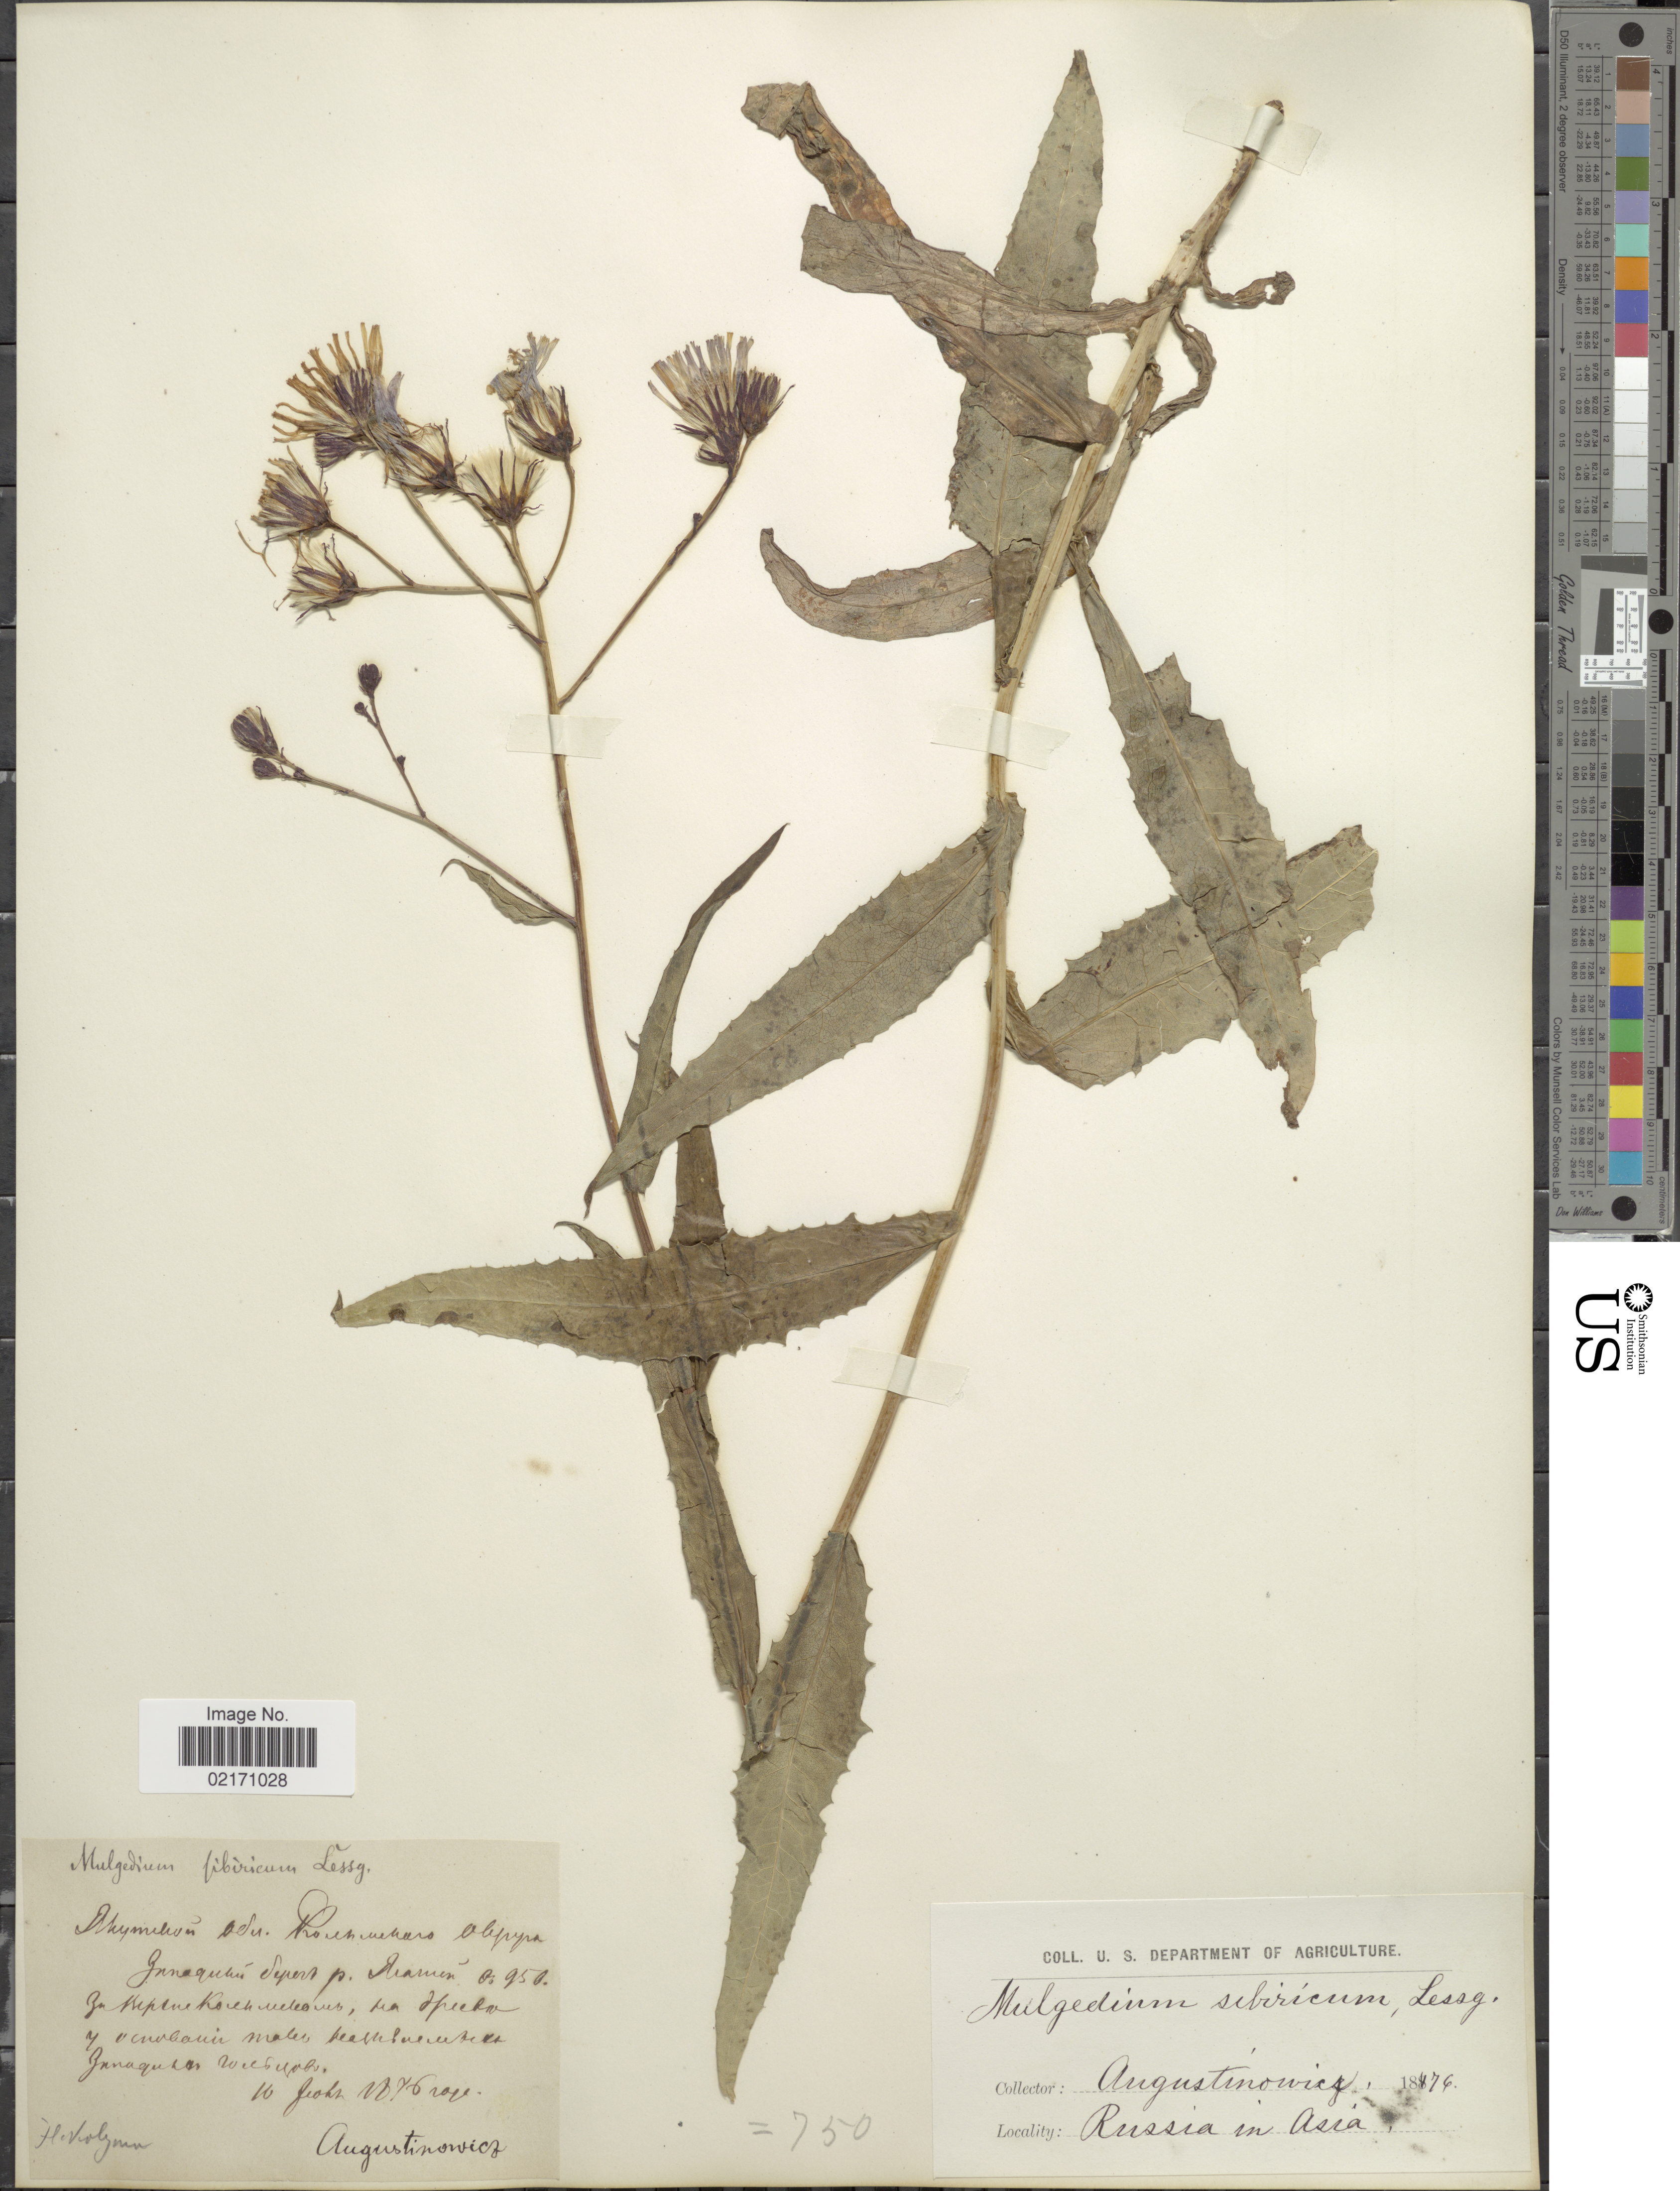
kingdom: Plantae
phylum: Tracheophyta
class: Magnoliopsida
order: Asterales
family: Asteraceae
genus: Lactuca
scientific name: Lactuca sibirica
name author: (L.) Maxim.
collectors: Augustinowicz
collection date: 1876-02-10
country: Russian Federation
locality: Russia in Asia, [illegible text]